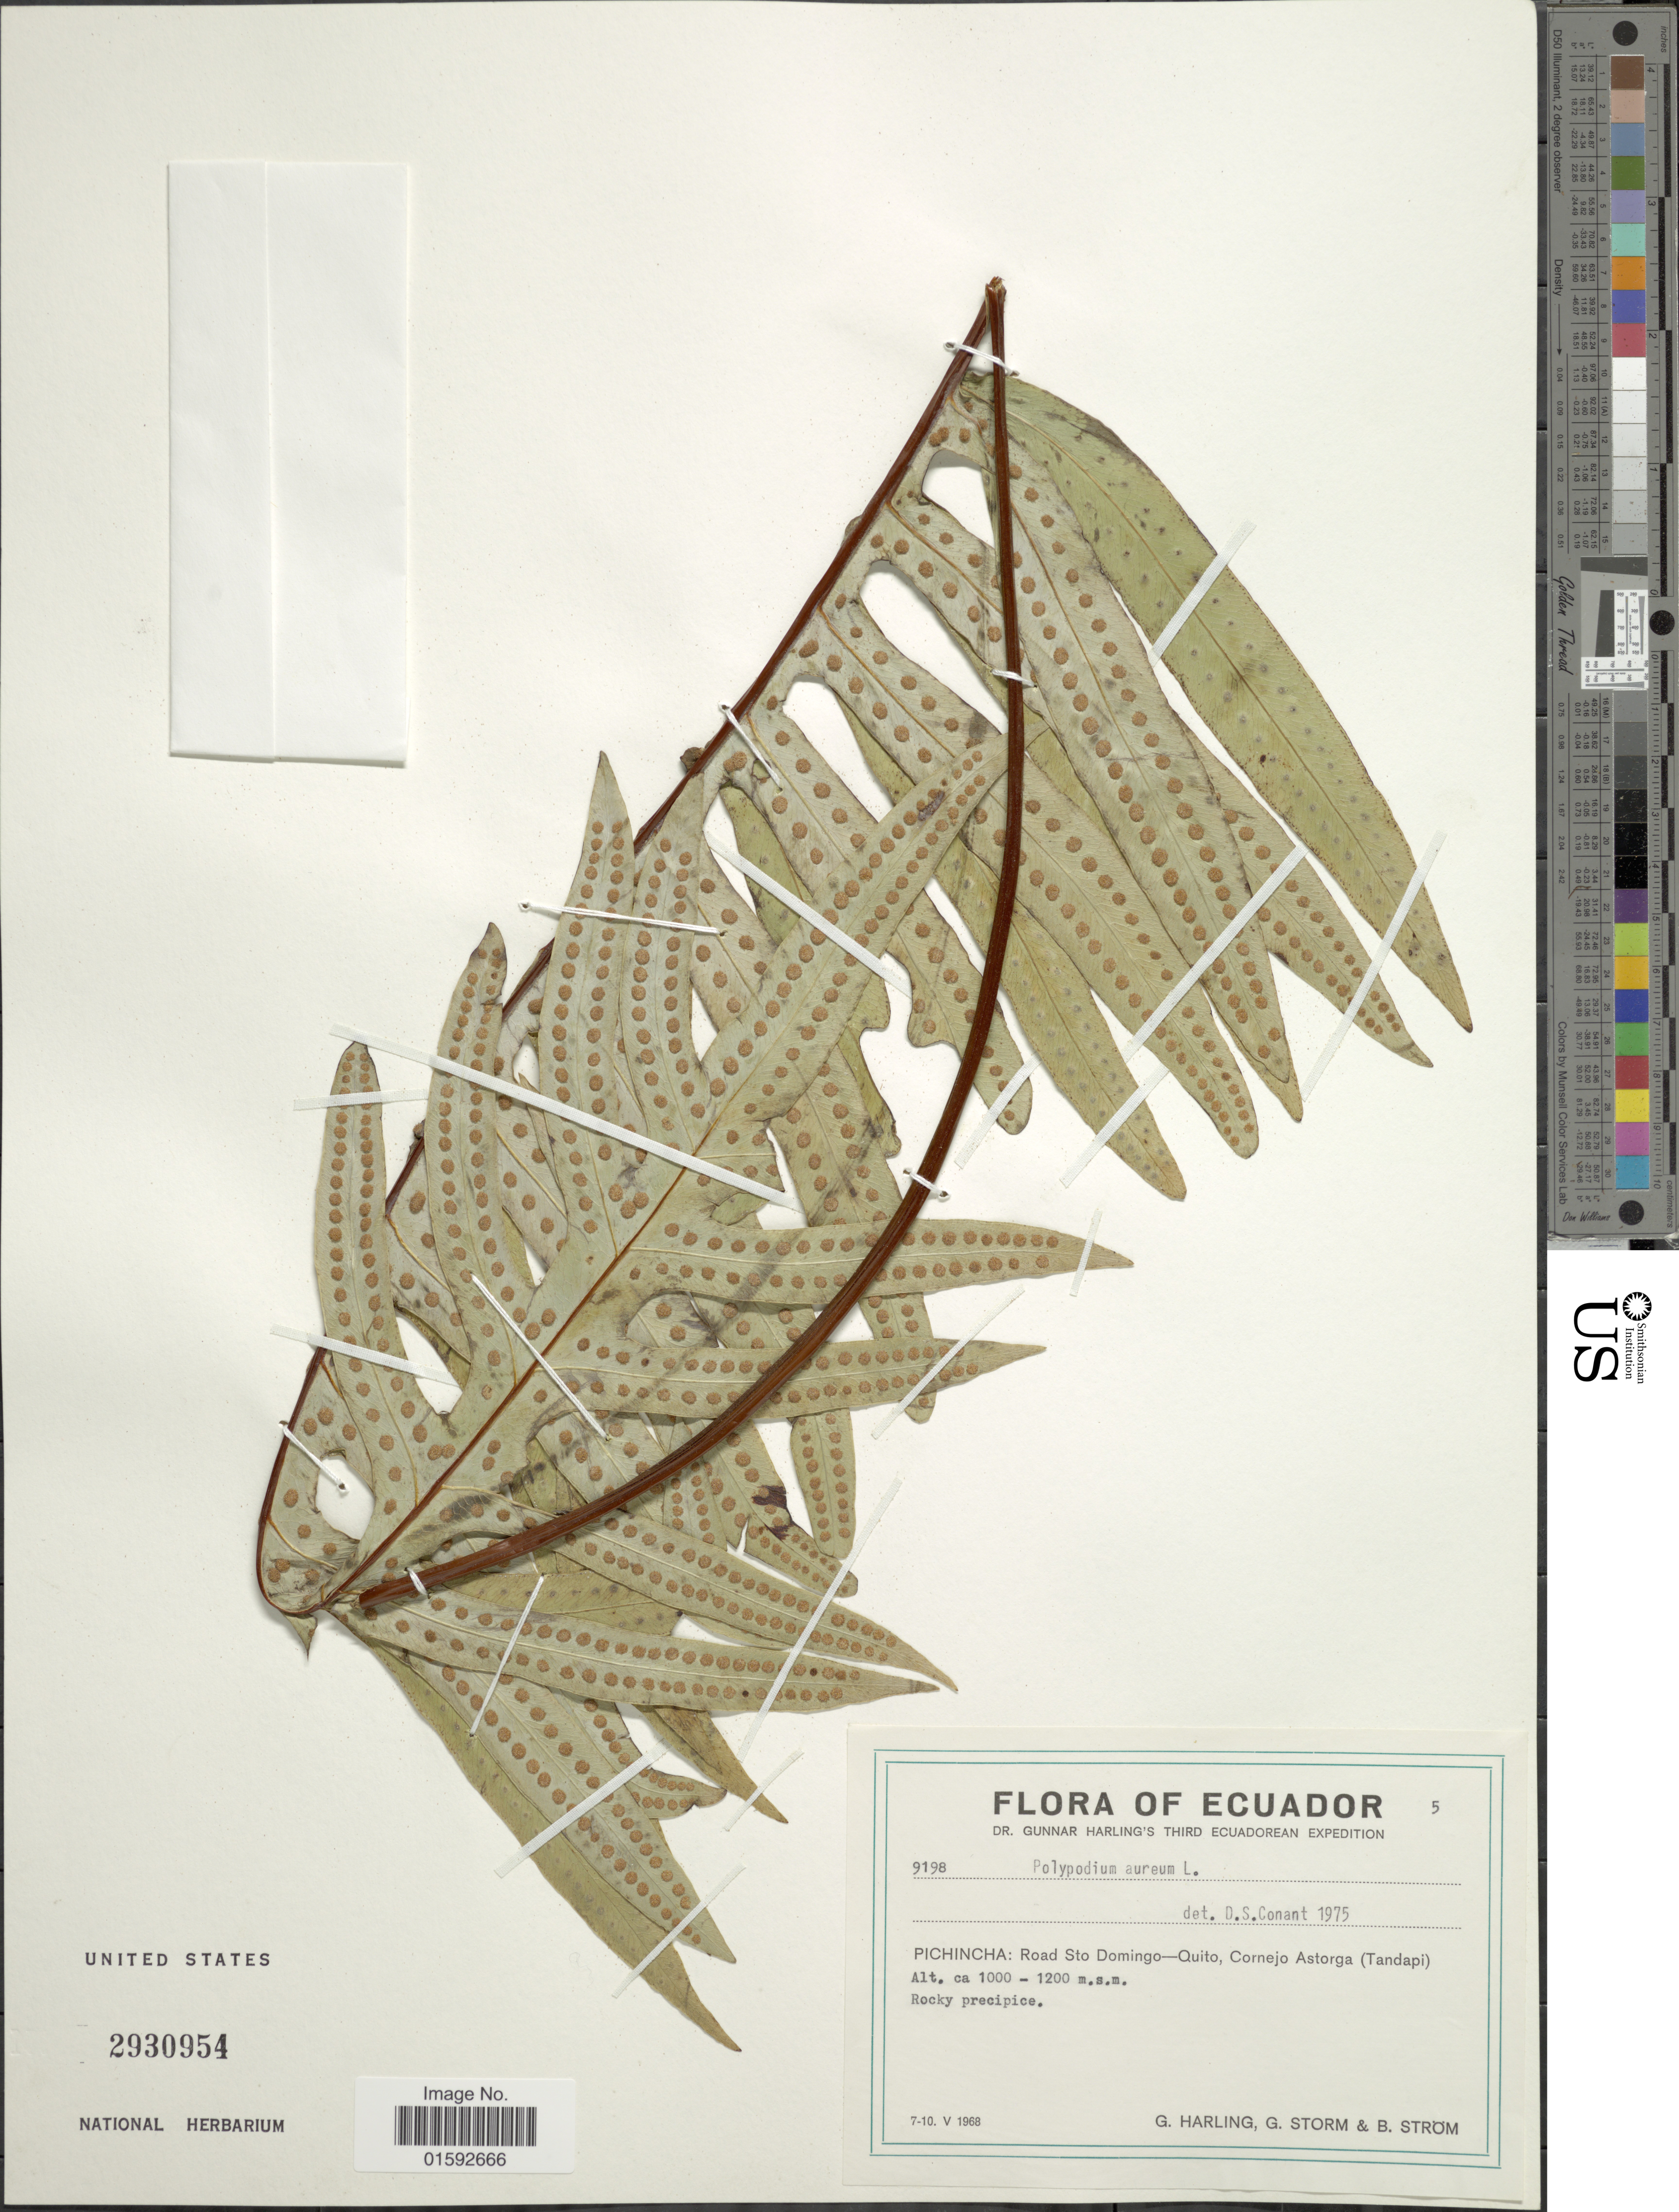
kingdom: Plantae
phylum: Tracheophyta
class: Polypodiopsida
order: Polypodiales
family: Polypodiaceae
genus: Phlebodium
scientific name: Phlebodium pseudoaureum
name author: (Cav.) Lellinger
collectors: G. Harling, G. Storm & B. Ström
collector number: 9198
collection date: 1968-05-07/1968-05-10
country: Ecuador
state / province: Pichincha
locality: Road Sto Domingo - Quito, Cornejo Astorga (Tandapi)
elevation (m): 1000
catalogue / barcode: US 2930954